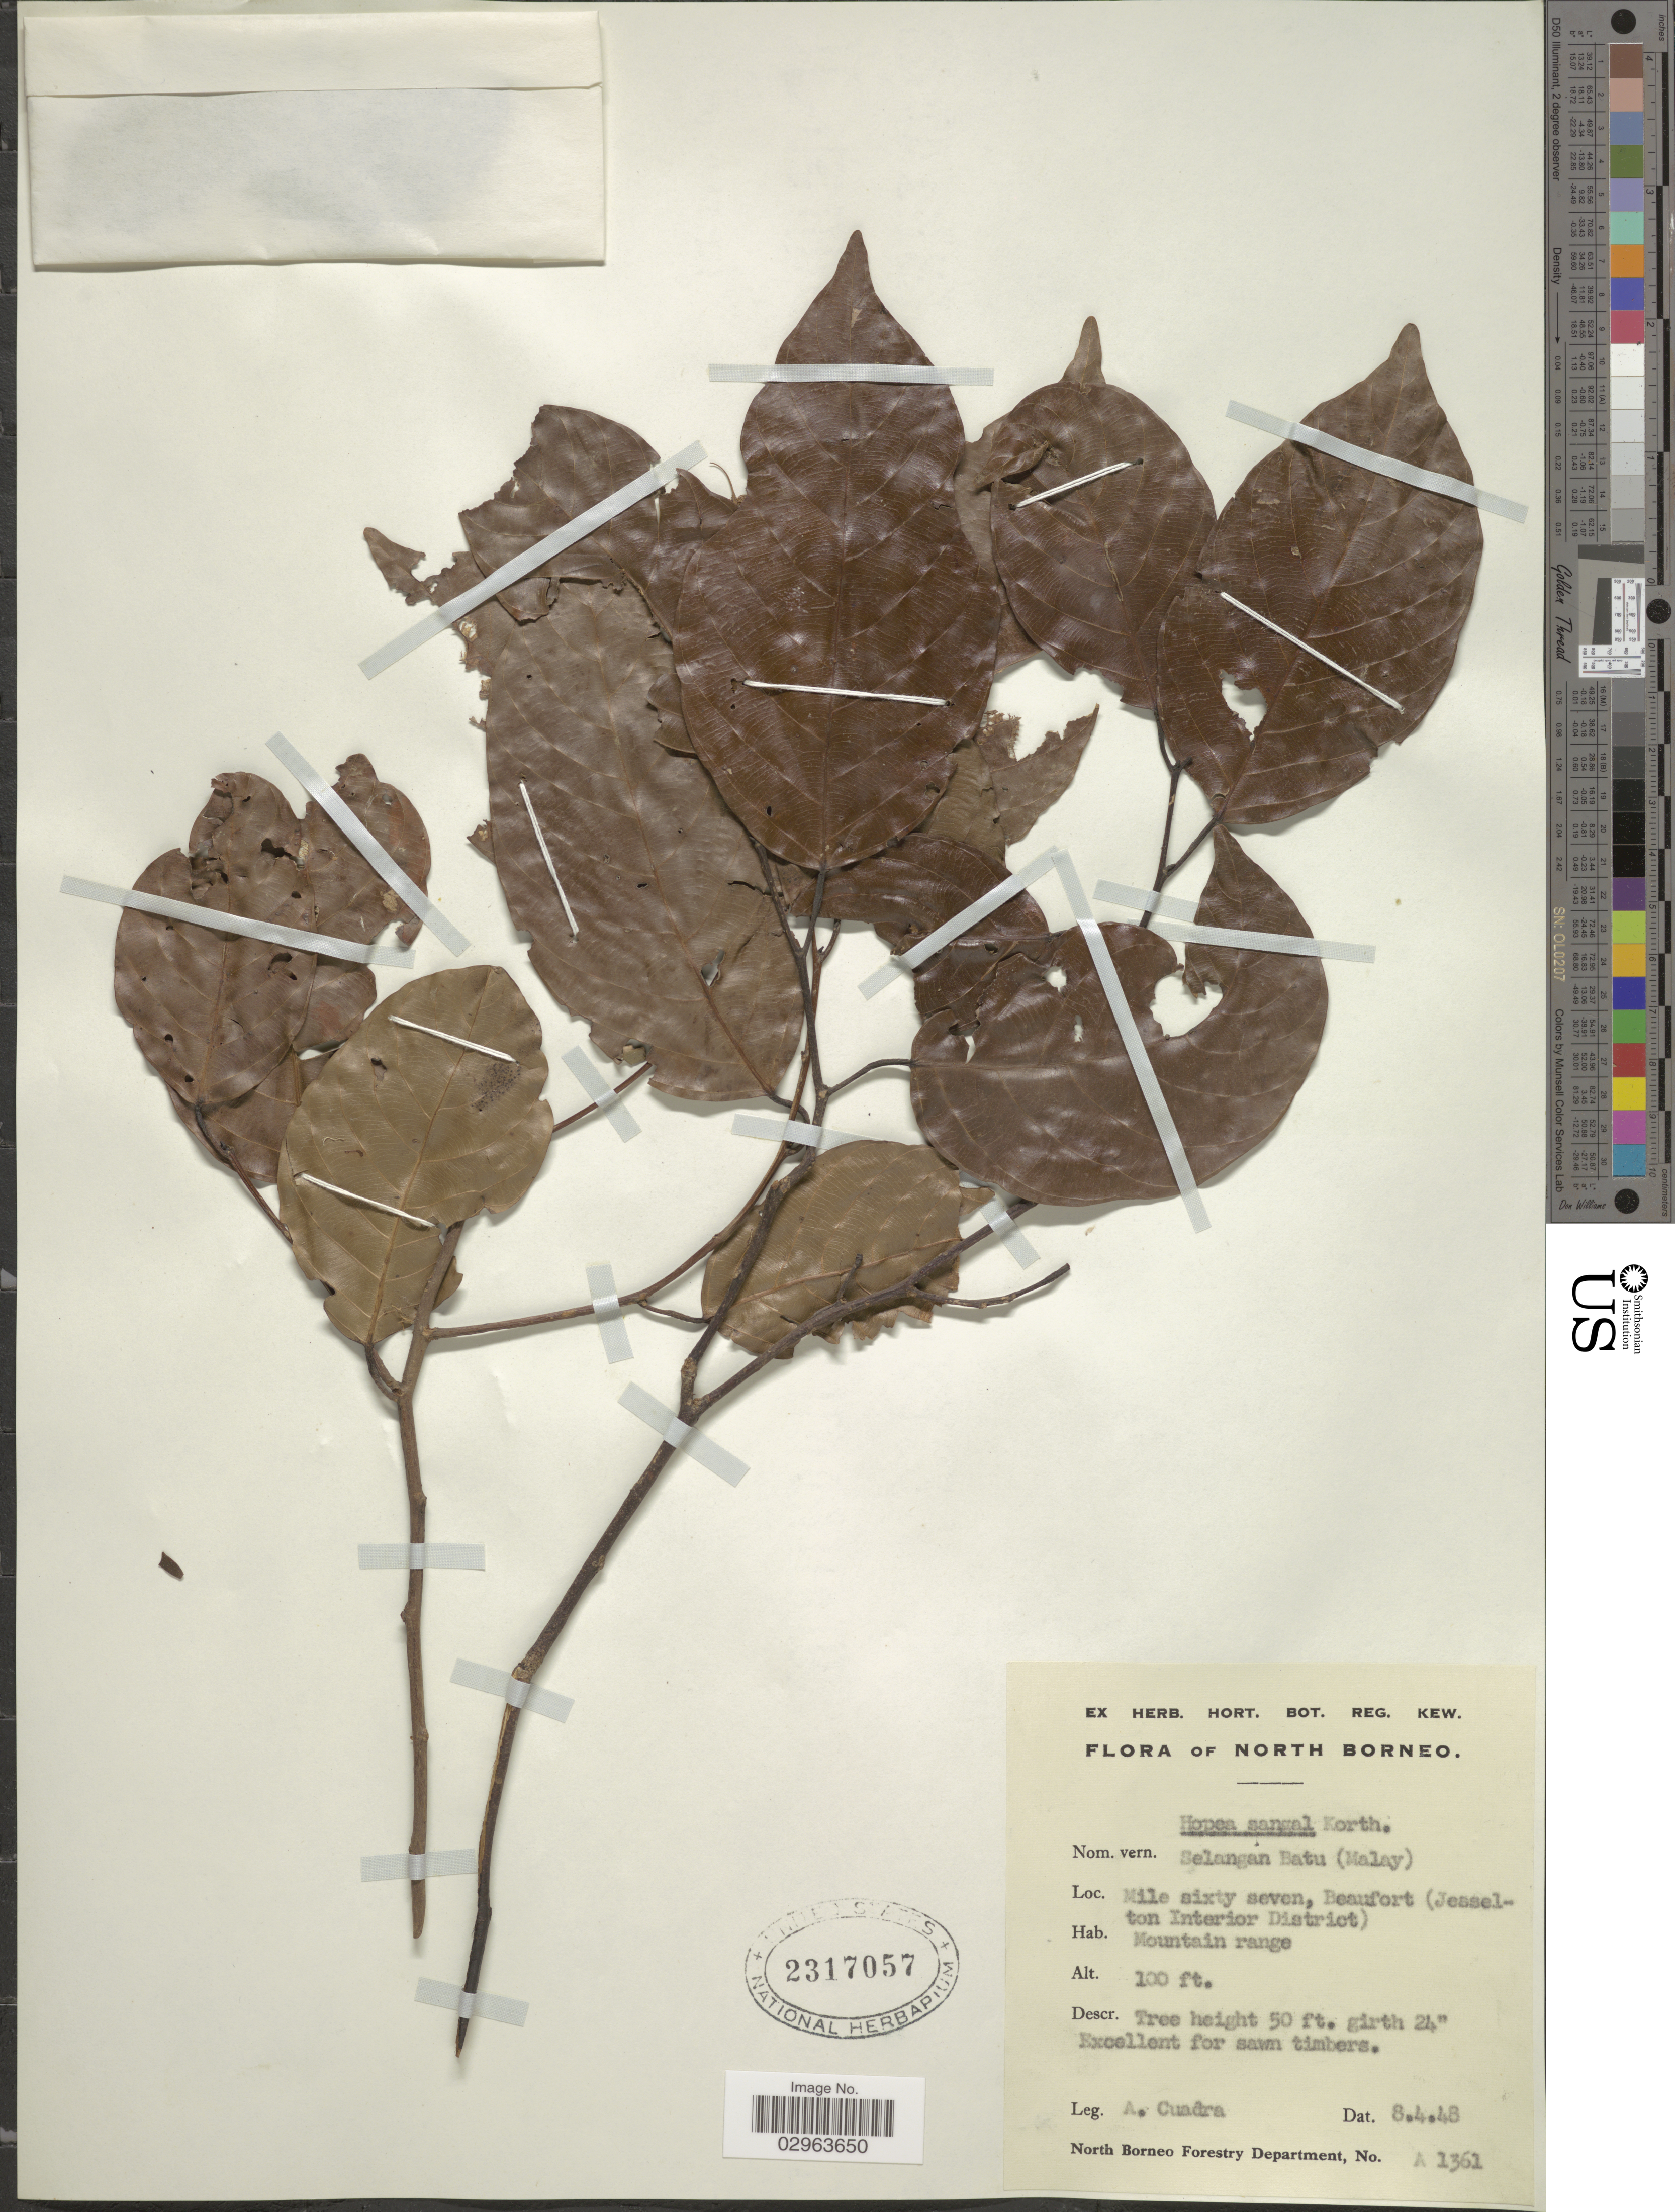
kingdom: Plantae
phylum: Tracheophyta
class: Magnoliopsida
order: Malvales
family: Dipterocarpaceae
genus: Hopea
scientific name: Hopea sangal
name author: Korth.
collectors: A. Cuadra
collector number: A 1361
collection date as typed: Transcribed d/m/y: 8/4/48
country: Malaysia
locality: North Borneo. Mile Sixty seven, Beaufort (Jesselton Interior District).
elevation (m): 30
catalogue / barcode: US 2317057